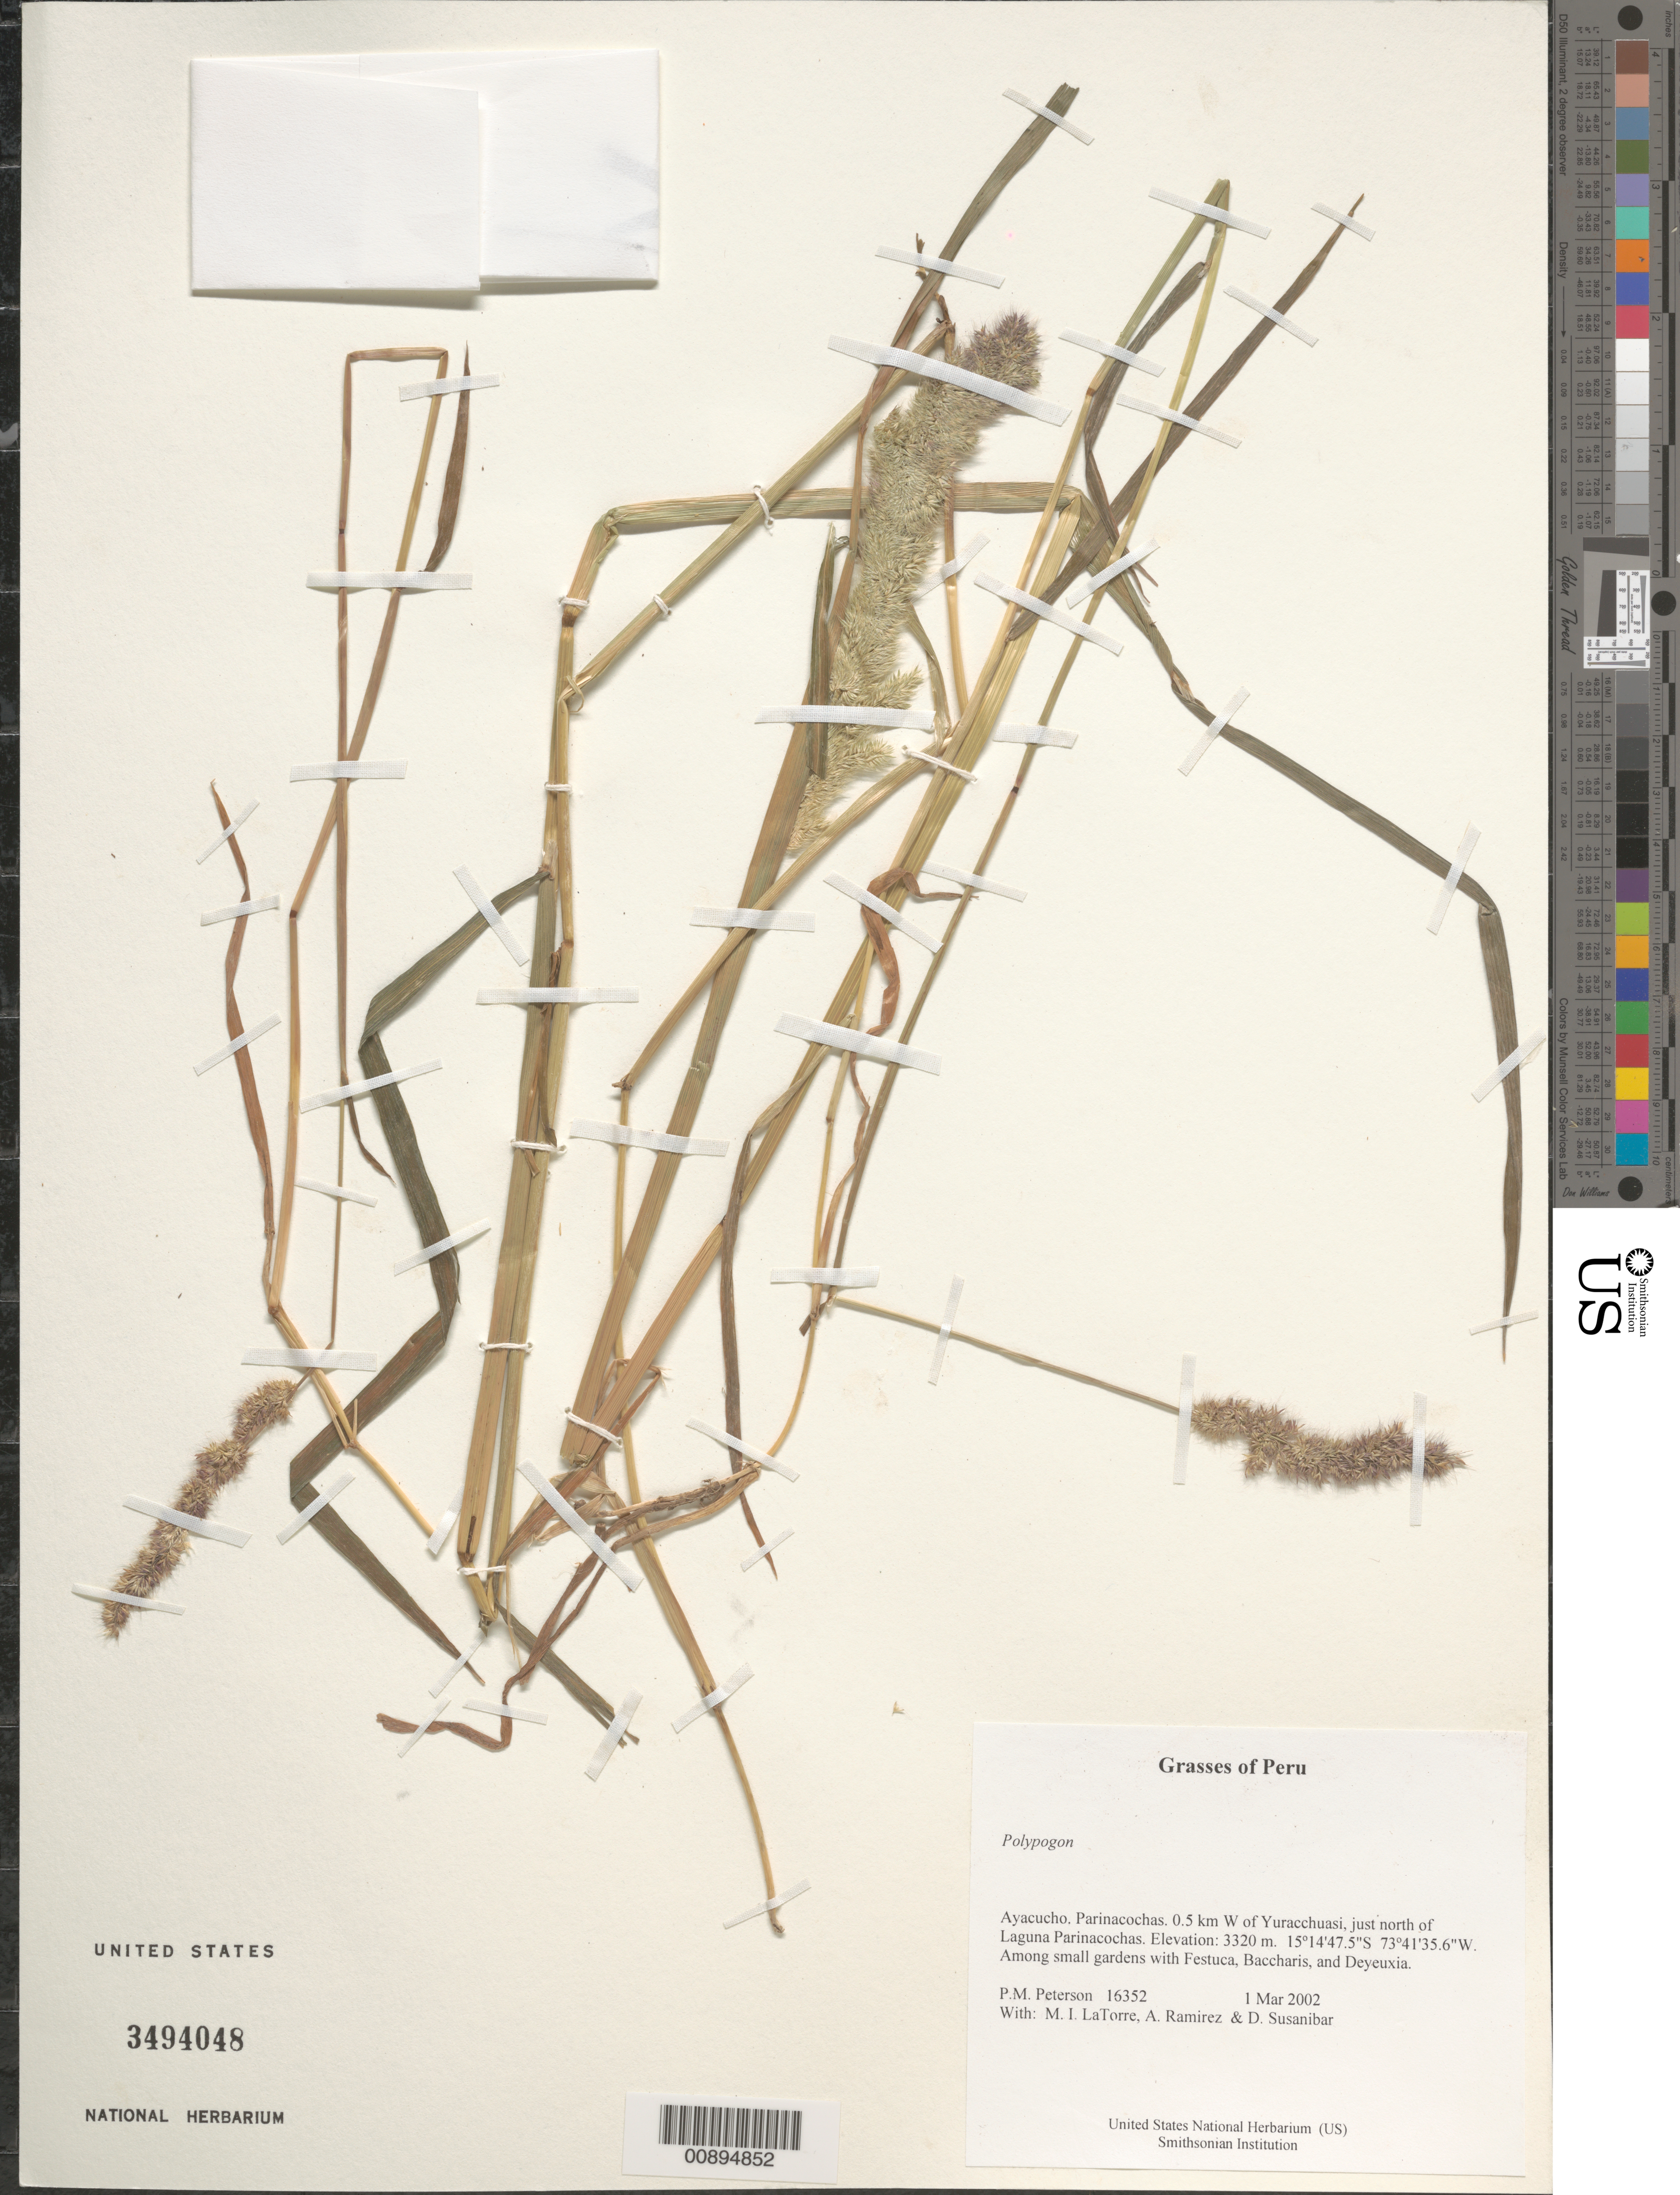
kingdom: Plantae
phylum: Tracheophyta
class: Liliopsida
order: Poales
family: Poaceae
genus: Polypogon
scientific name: Polypogon sp.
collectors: P. M. Peterson, M. I. La Torre, A. Ramírez & D. Susanibar Cruz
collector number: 16352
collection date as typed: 01 Mar 2002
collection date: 2002-03-01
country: Peru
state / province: Ayacucho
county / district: Parinacochas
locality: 0.5 km W of Yuracchuasi, just north of Laguna Parinacochas.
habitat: Among small gardens with ~Festuca, Baccharis, and Deyeuxia~.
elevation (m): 3320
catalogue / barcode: US 3494048